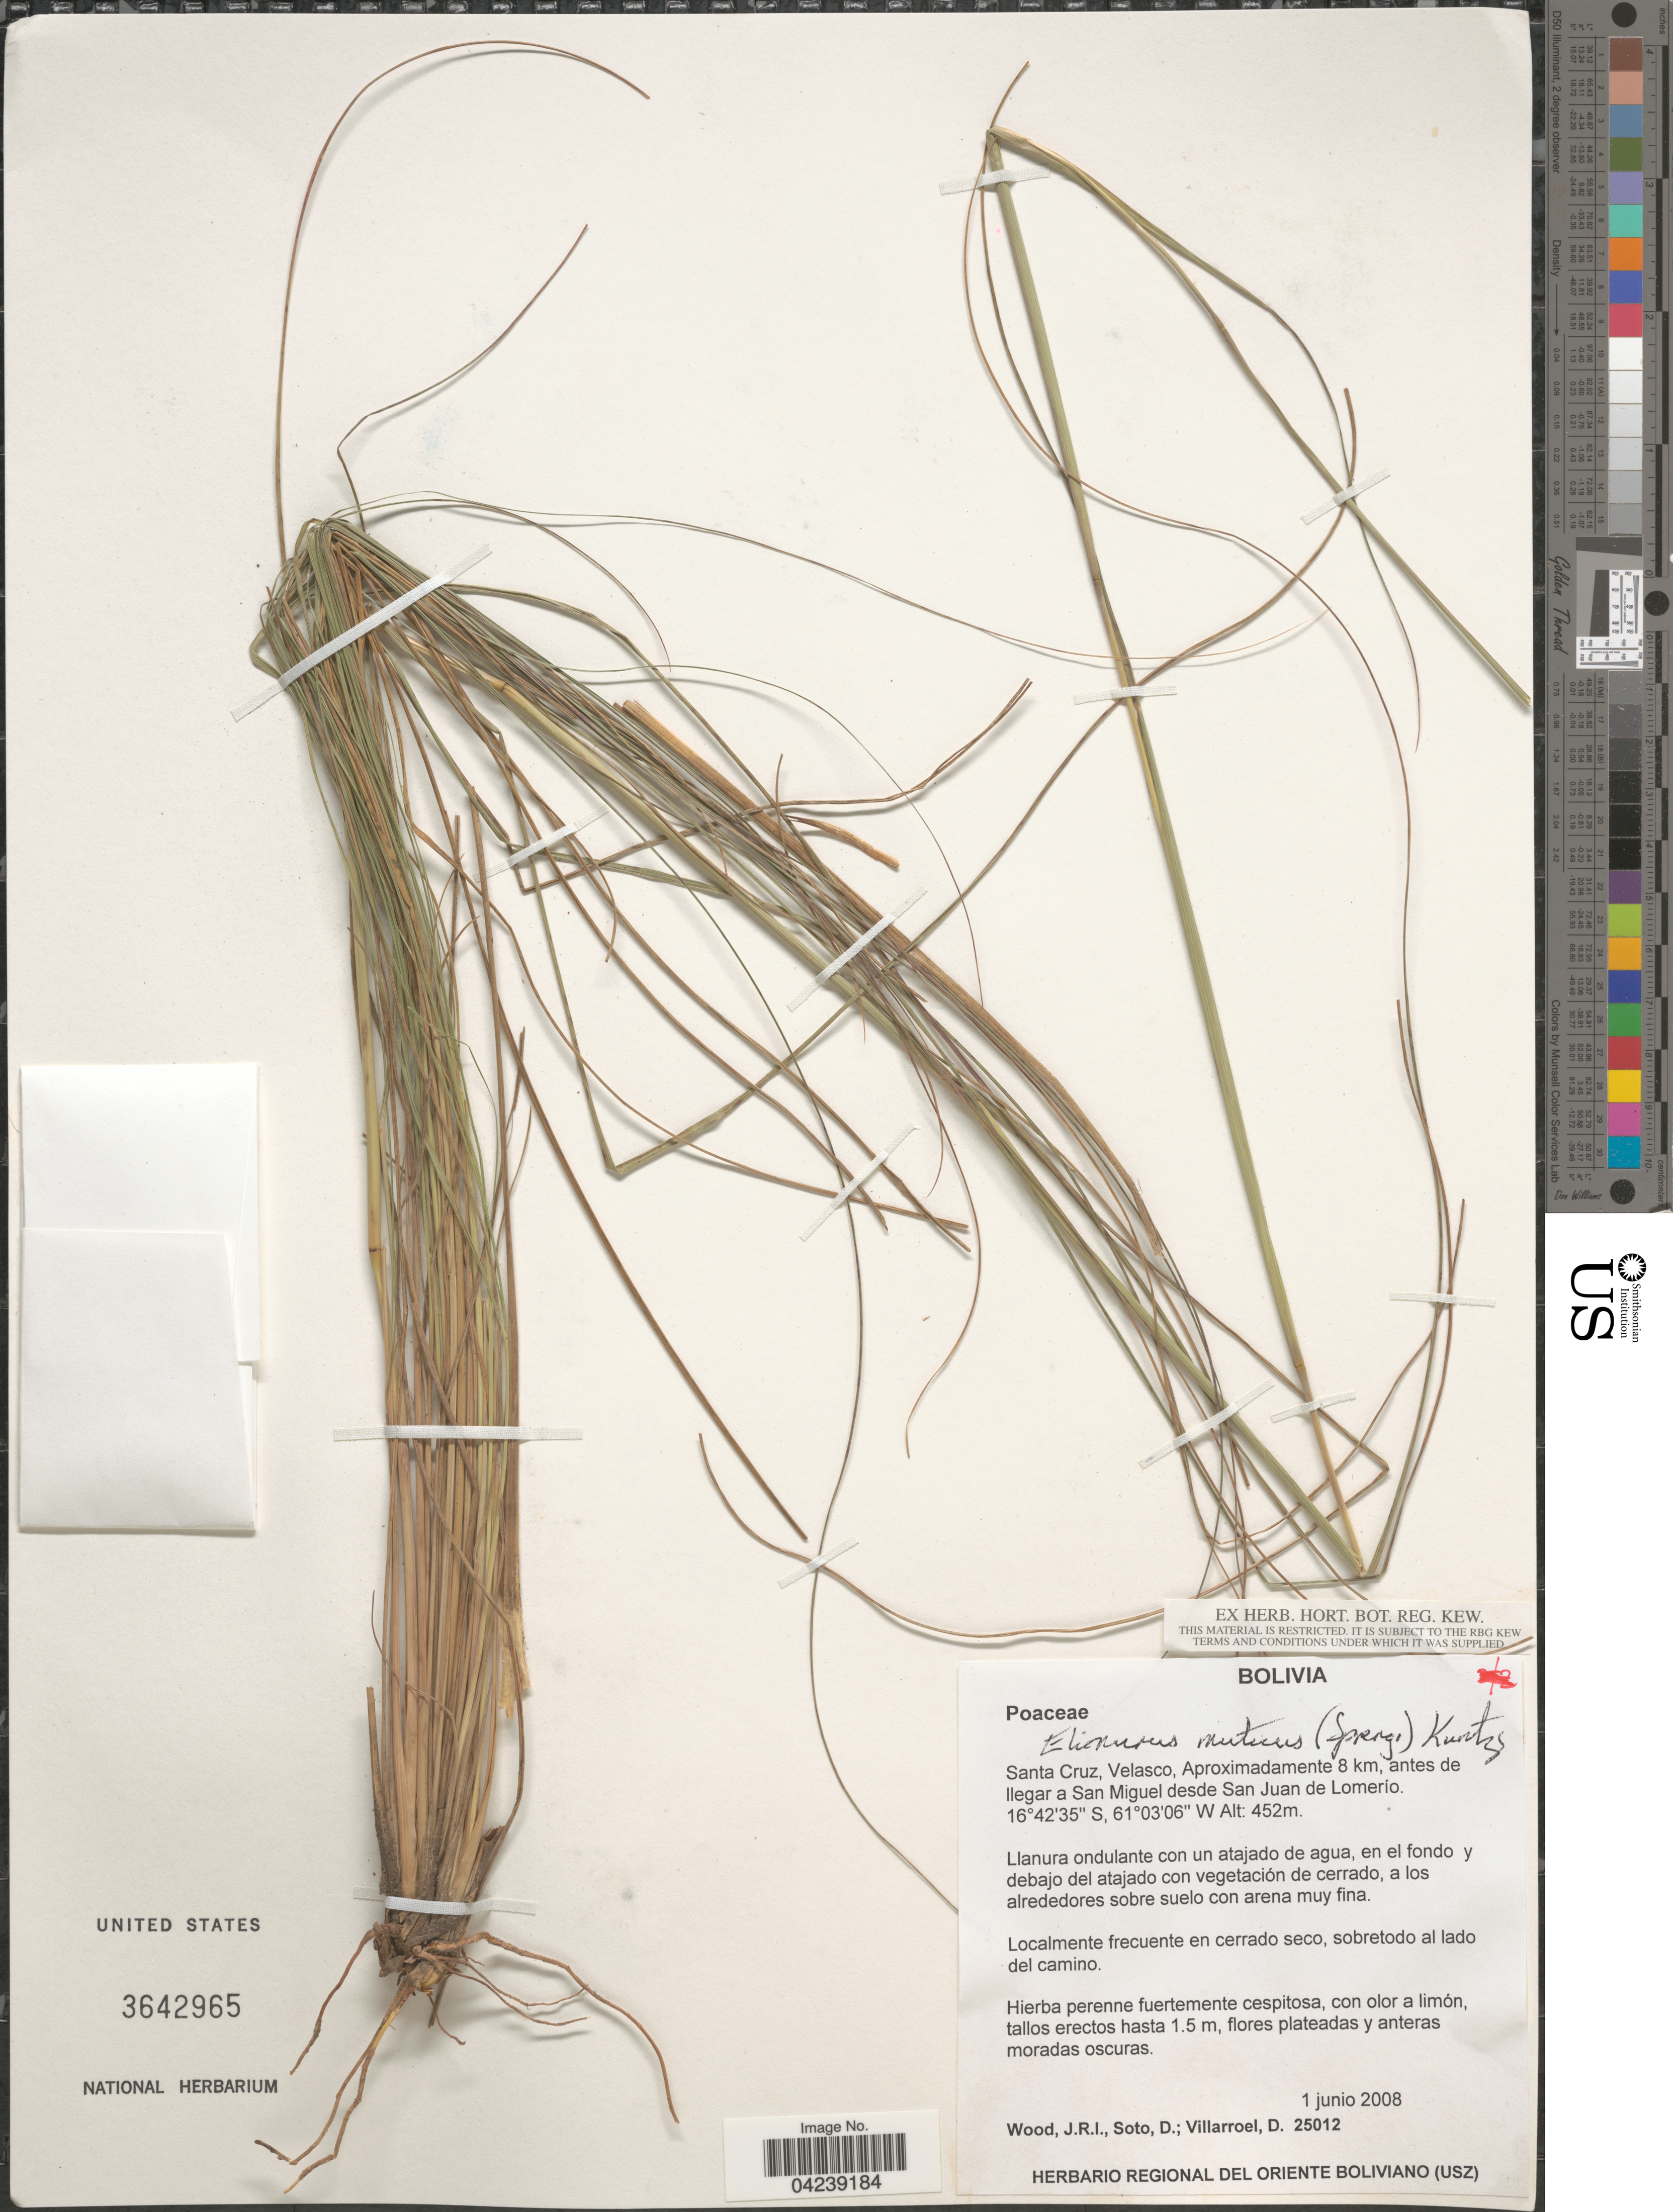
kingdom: Plantae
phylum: Tracheophyta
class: Liliopsida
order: Poales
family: Poaceae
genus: Elionurus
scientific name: Elionurus muticus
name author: (Spreng.) Kuntze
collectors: J. R. I. Wood, D. Soto & D. Villarroel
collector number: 25012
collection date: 2008-06-01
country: Bolivia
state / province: Santa Cruz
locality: Velasco, Aproximadamente 8 km, antes de llegar a San Miguel desde San Juan de Lomerío.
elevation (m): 452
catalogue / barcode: US 3642965